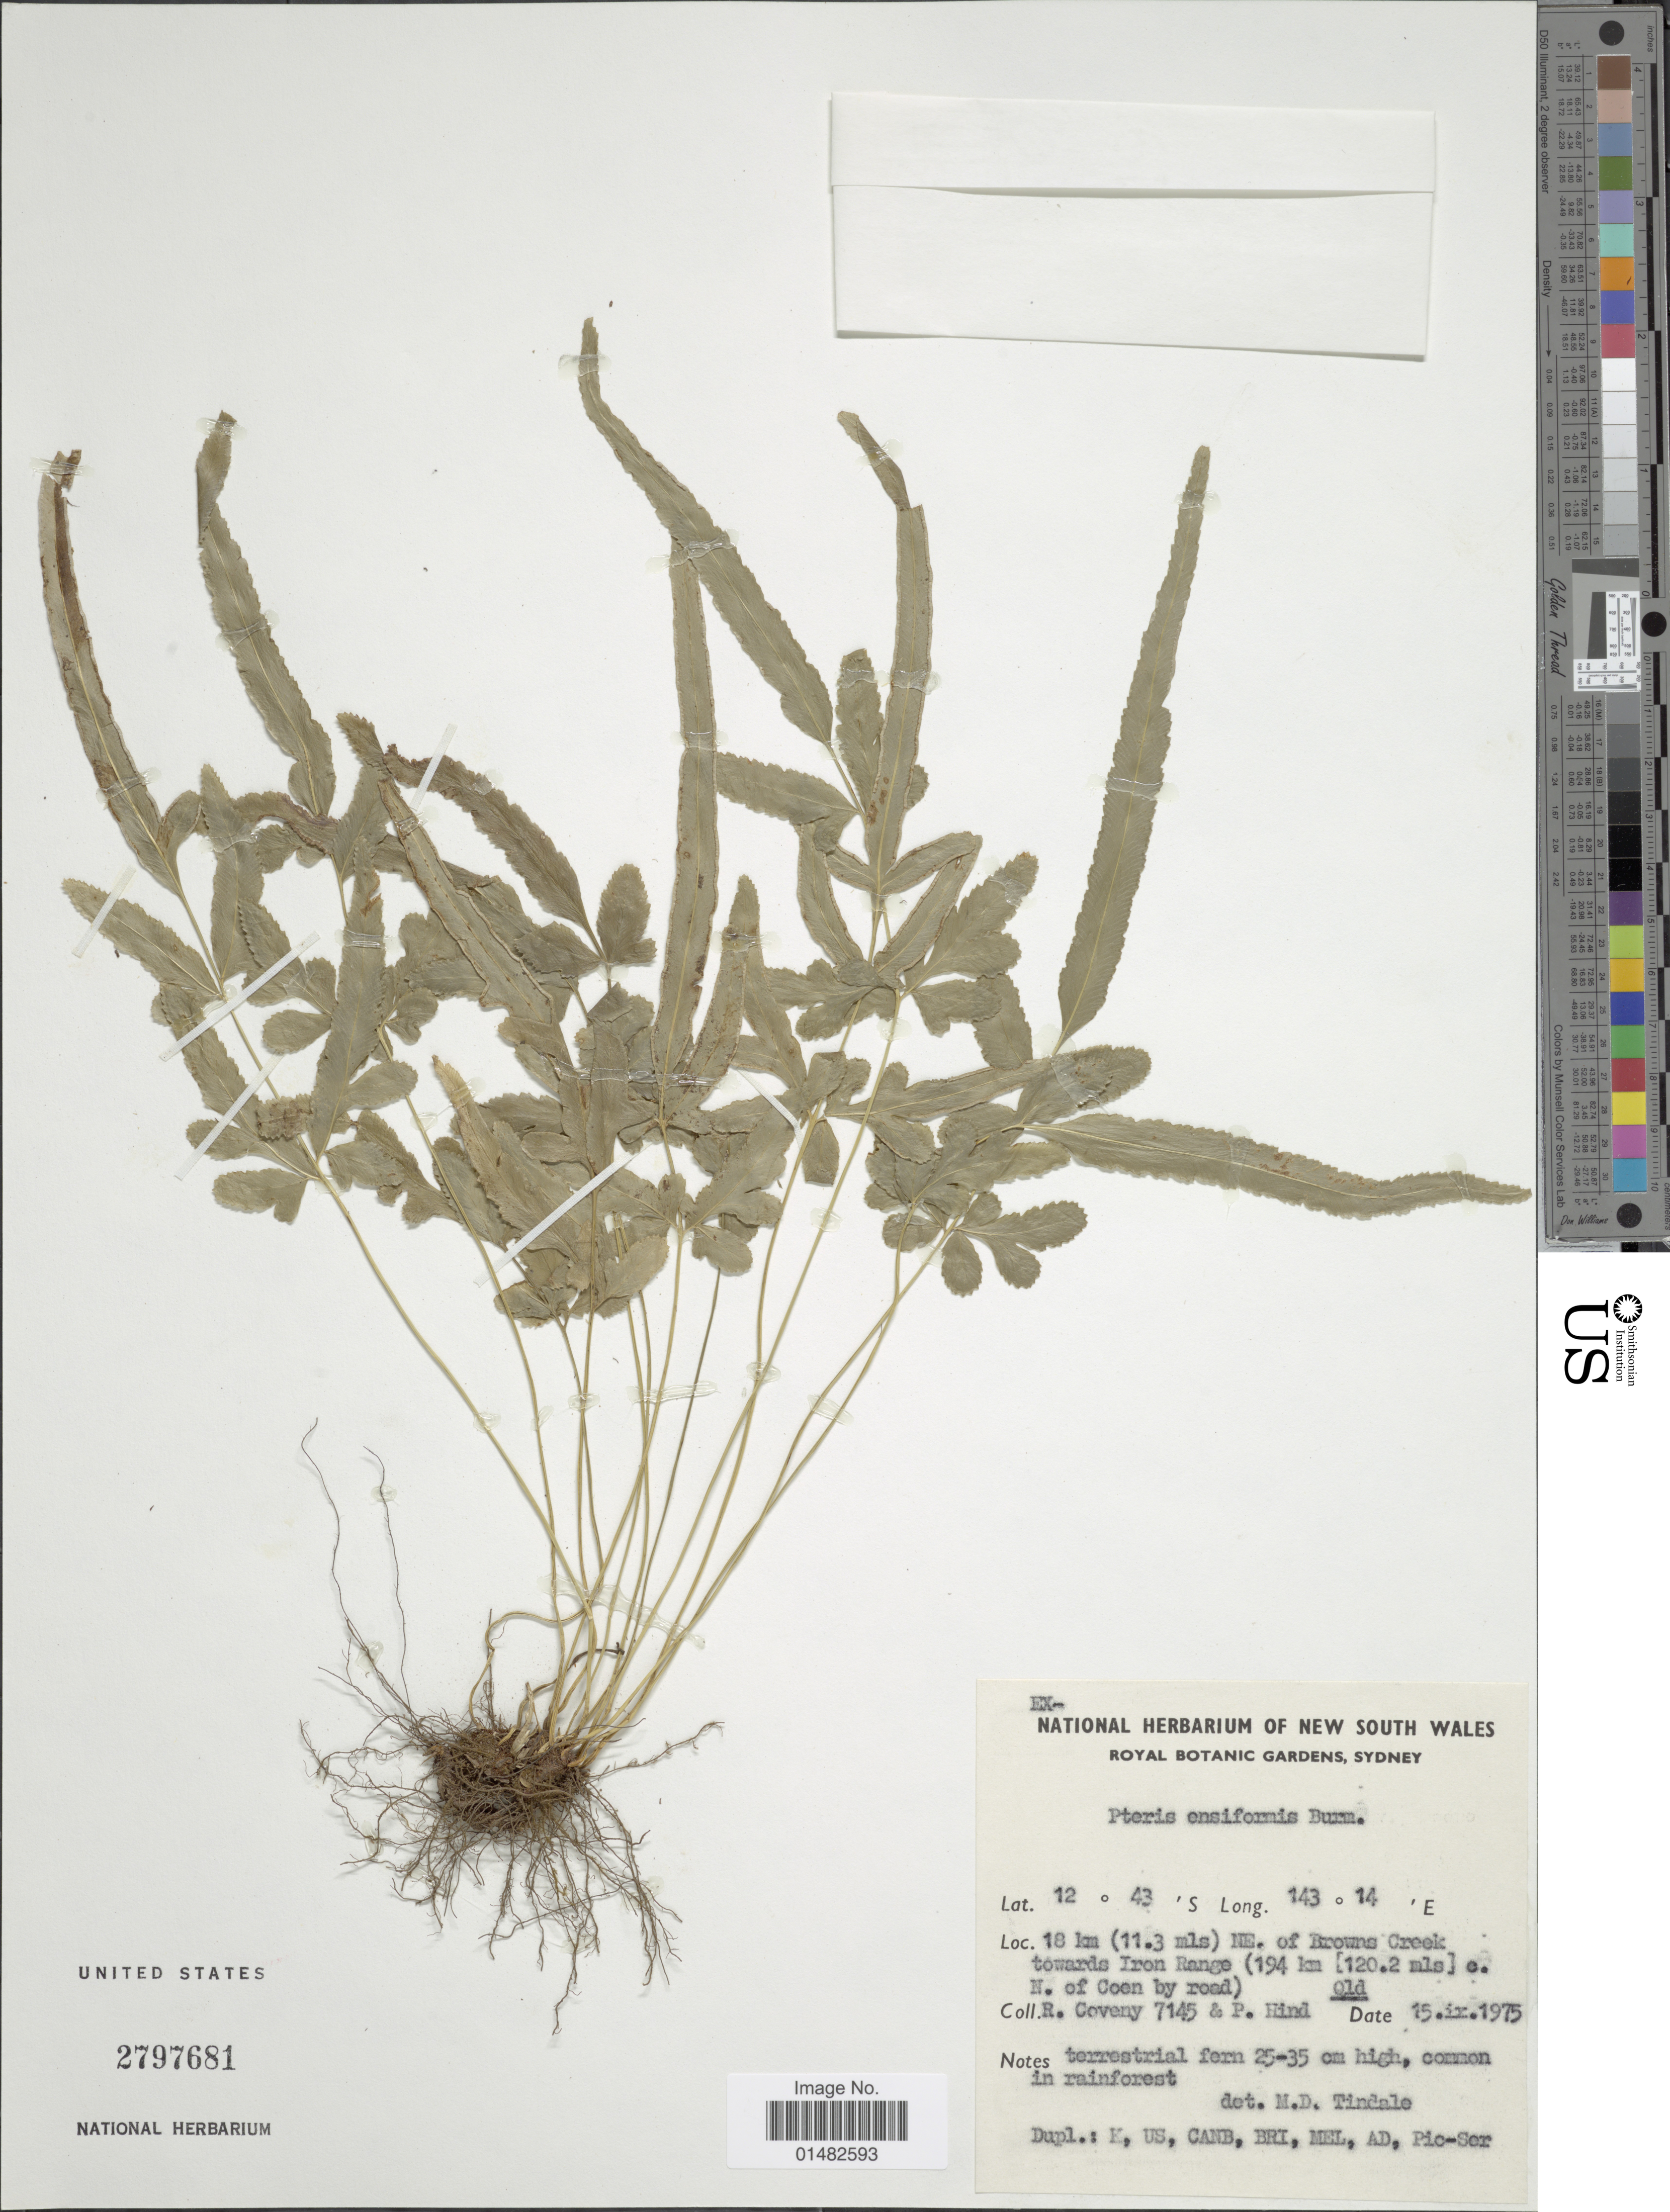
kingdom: Plantae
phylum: Tracheophyta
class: Polypodiopsida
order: Polypodiales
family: Pteridaceae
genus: Pteris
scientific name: Pteris ensiformis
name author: Burm. f.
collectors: R. Coveny & P. Hind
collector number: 7145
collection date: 1975-09-15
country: Australia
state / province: New South Wales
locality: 18 km (11.3 mls) NE. of Browns Creek towards Iron Range (194 km [120.2] e. N. of Coen by road)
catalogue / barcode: US 2797681